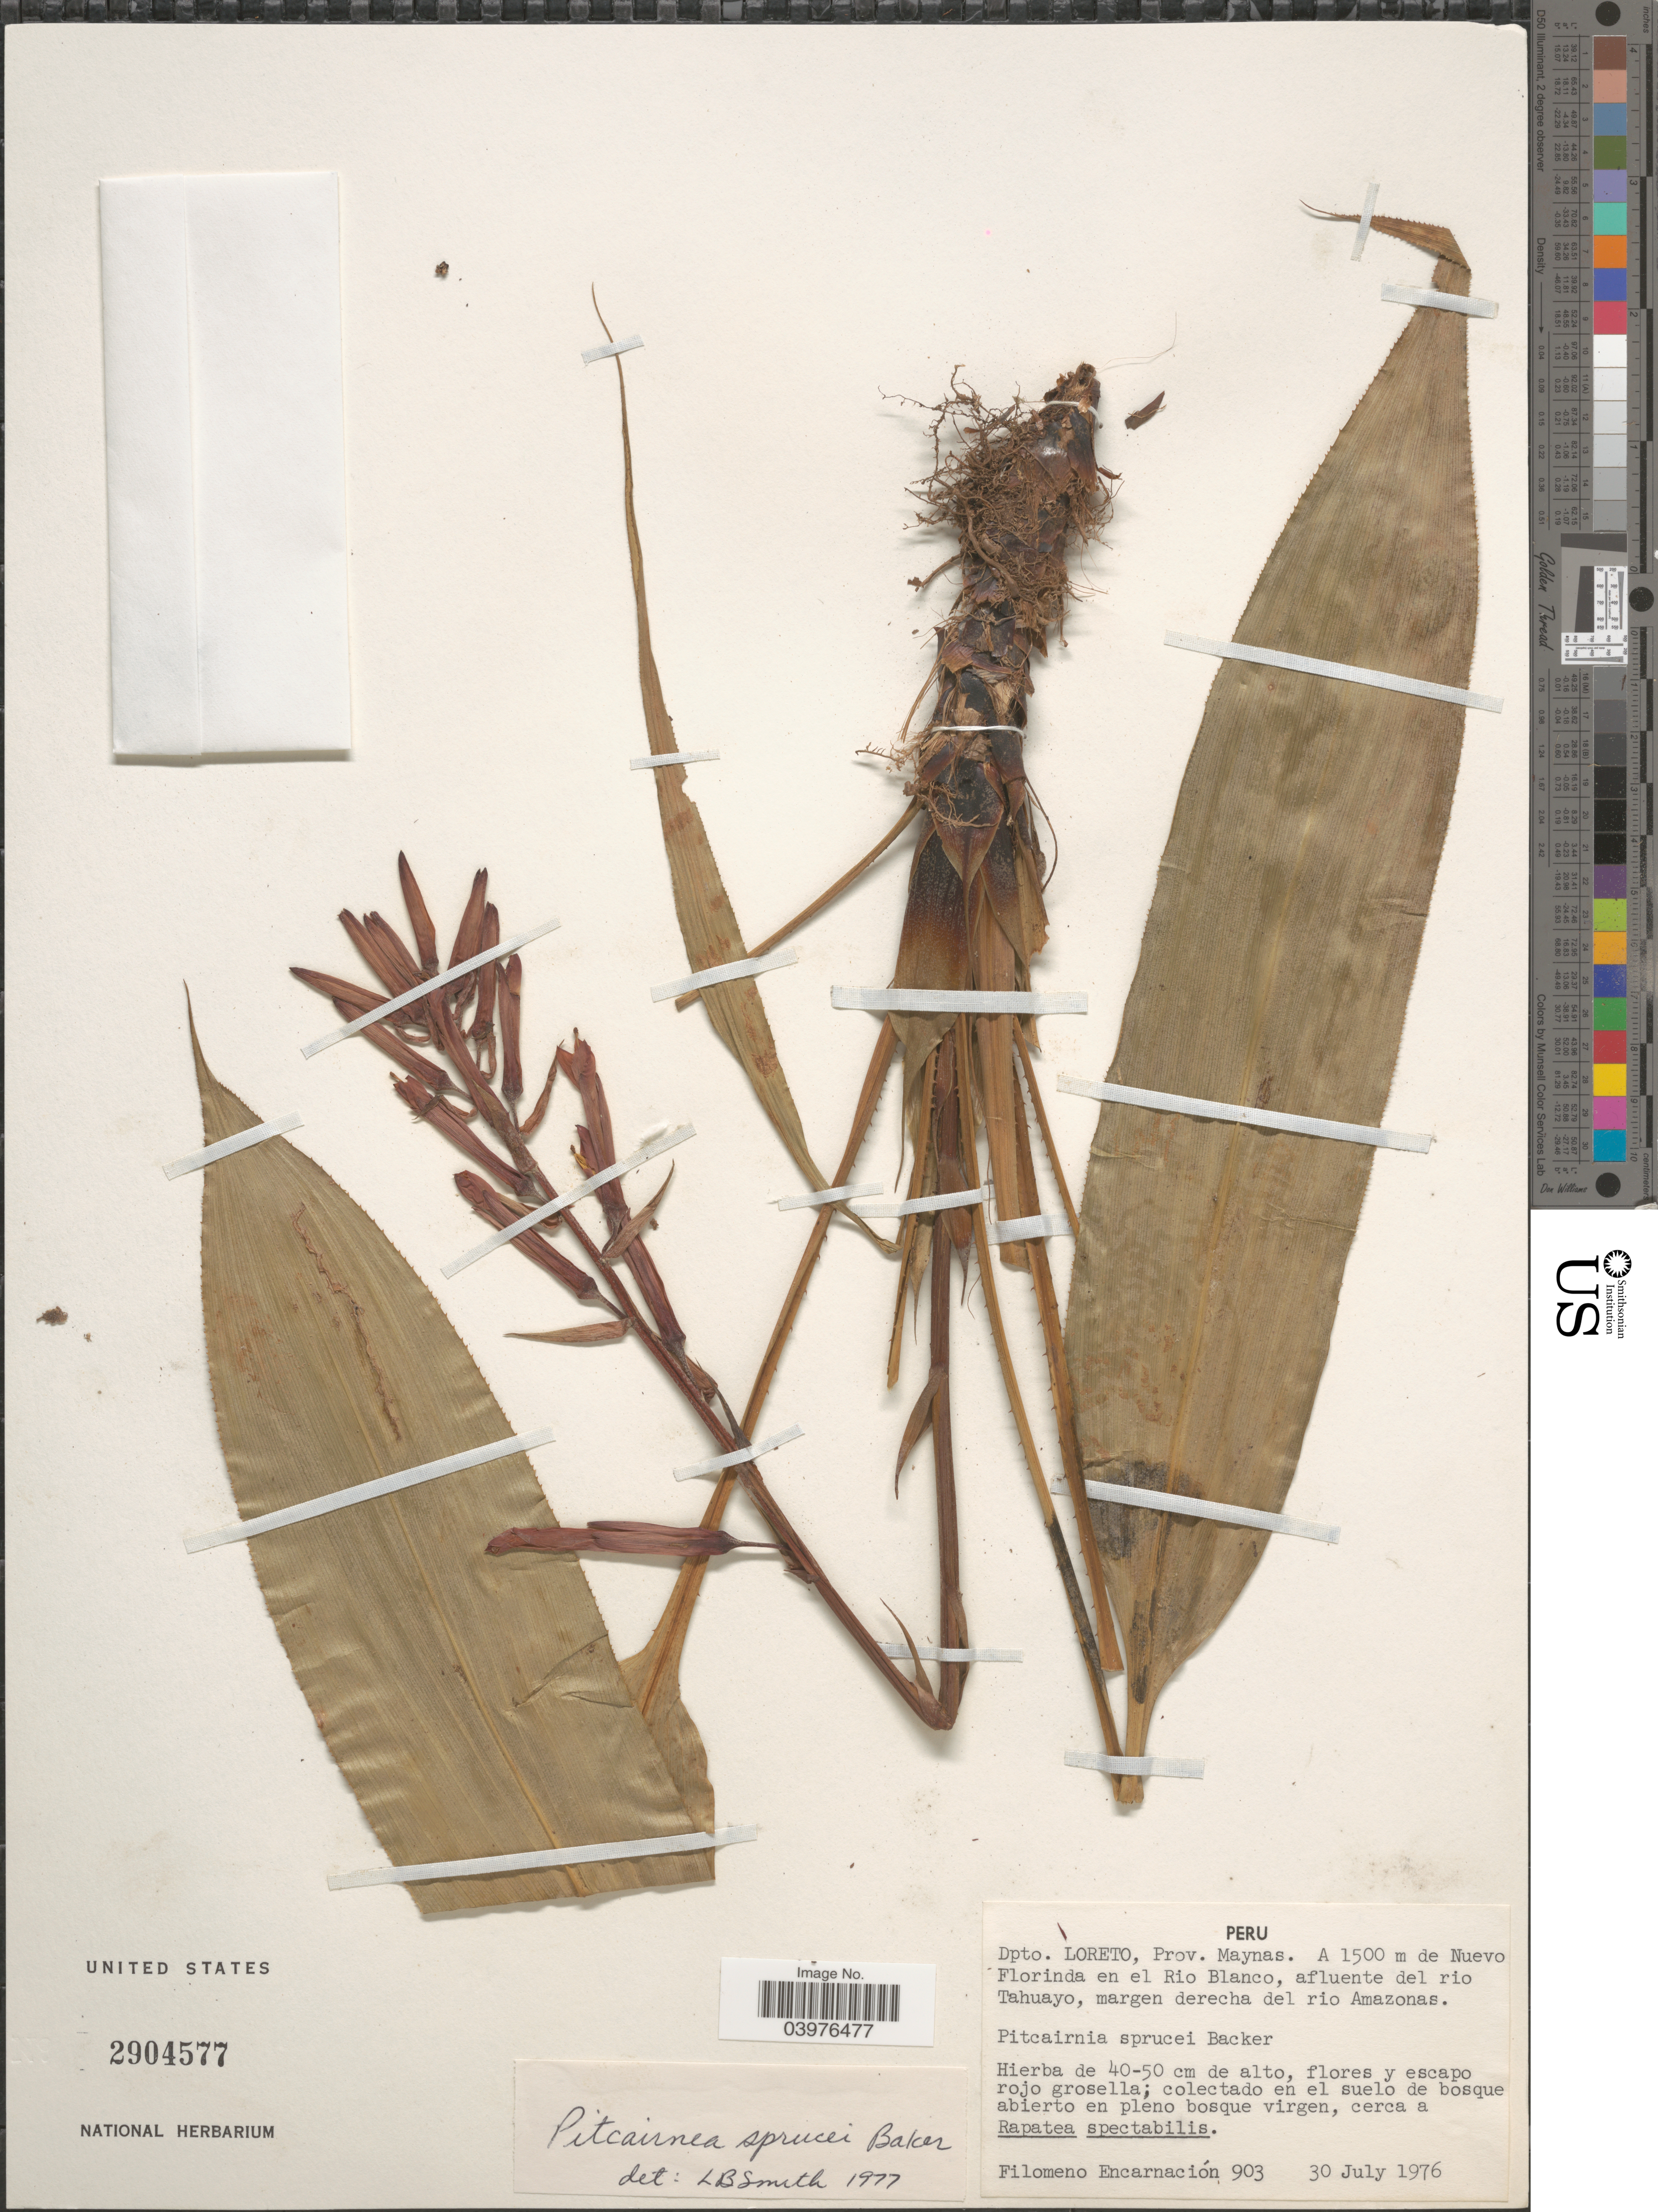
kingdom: Plantae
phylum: Tracheophyta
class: Liliopsida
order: Poales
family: Bromeliaceae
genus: Pitcairnia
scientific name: Pitcairnia sprucei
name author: Baker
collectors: F. Encarnación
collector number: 903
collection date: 1976-07-30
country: Peru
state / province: Loreto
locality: Dpto. Loreto, Prov. Maynas. Nuevo Florinda en el Rio Blanco, afluente del rio Tahuayo, margen derecha del rio Amazonas.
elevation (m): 1500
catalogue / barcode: US 2904577